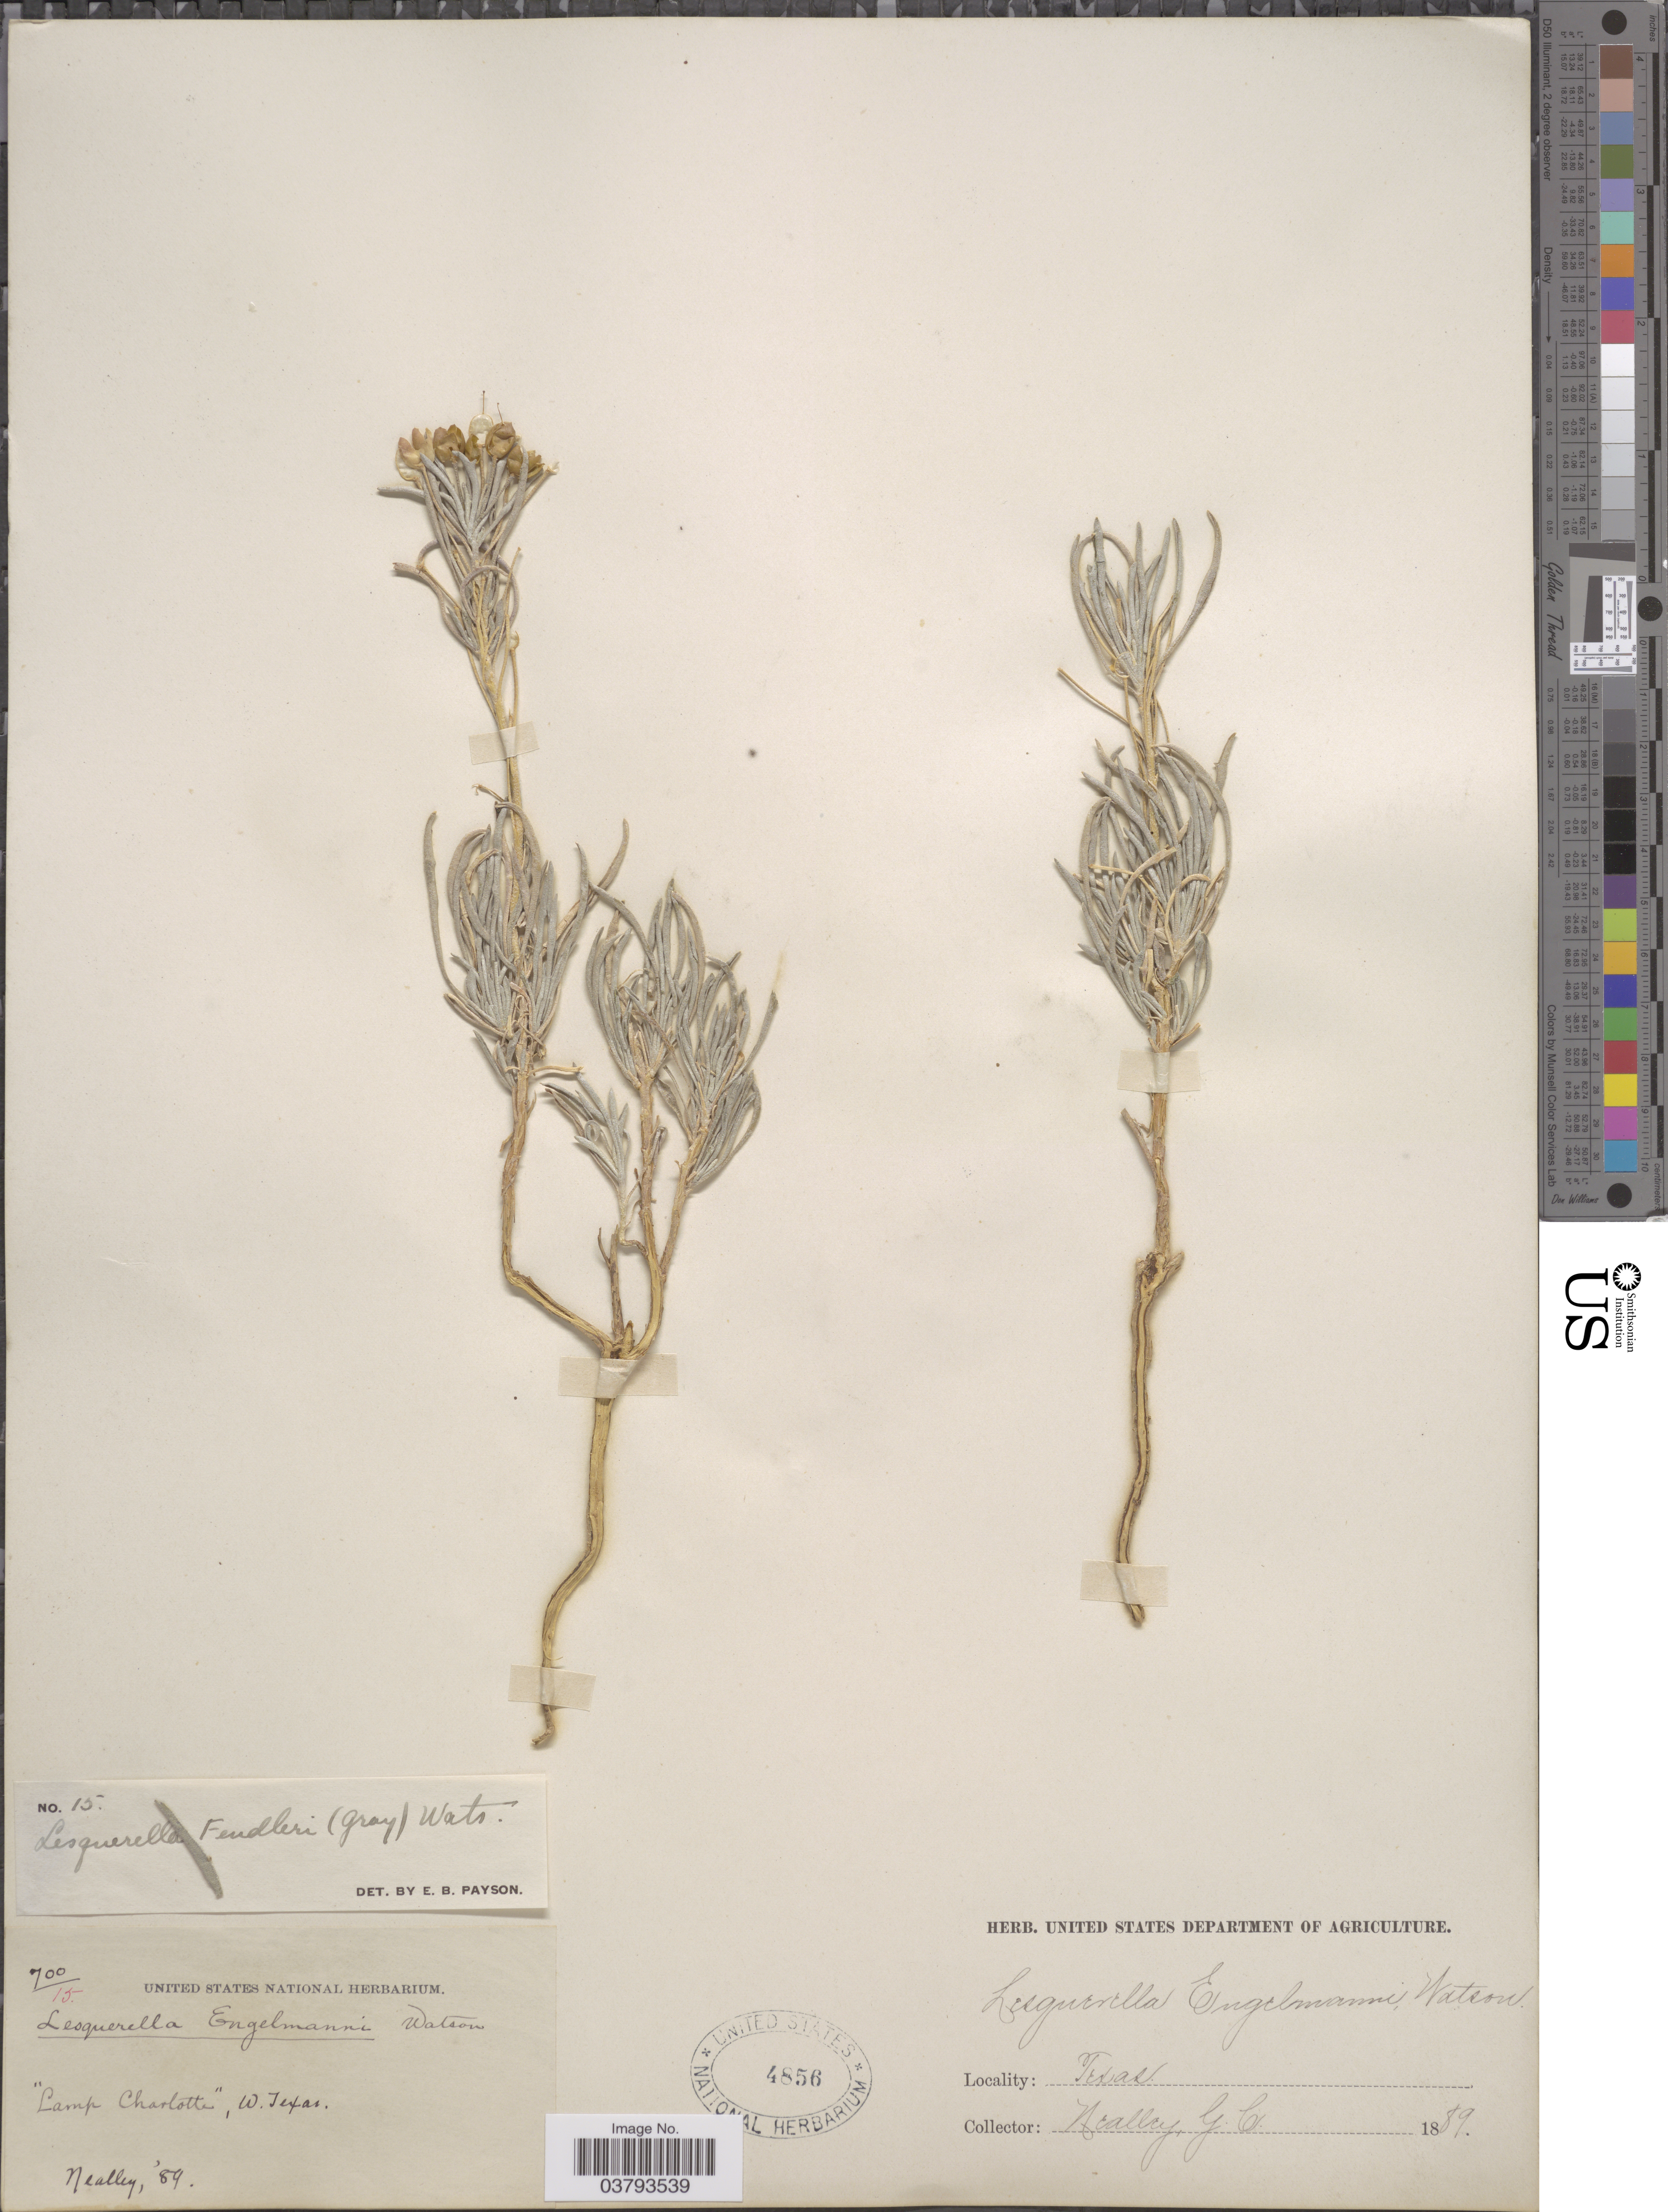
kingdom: Plantae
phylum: Tracheophyta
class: Magnoliopsida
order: Brassicales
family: Brassicaceae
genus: Lesquerella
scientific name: Lesquerella fendleri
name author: (A. Gray) S. Watson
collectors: G. C. Nealley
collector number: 700/15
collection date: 1889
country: United States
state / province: Texas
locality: Camp Charlotte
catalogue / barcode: US 4856